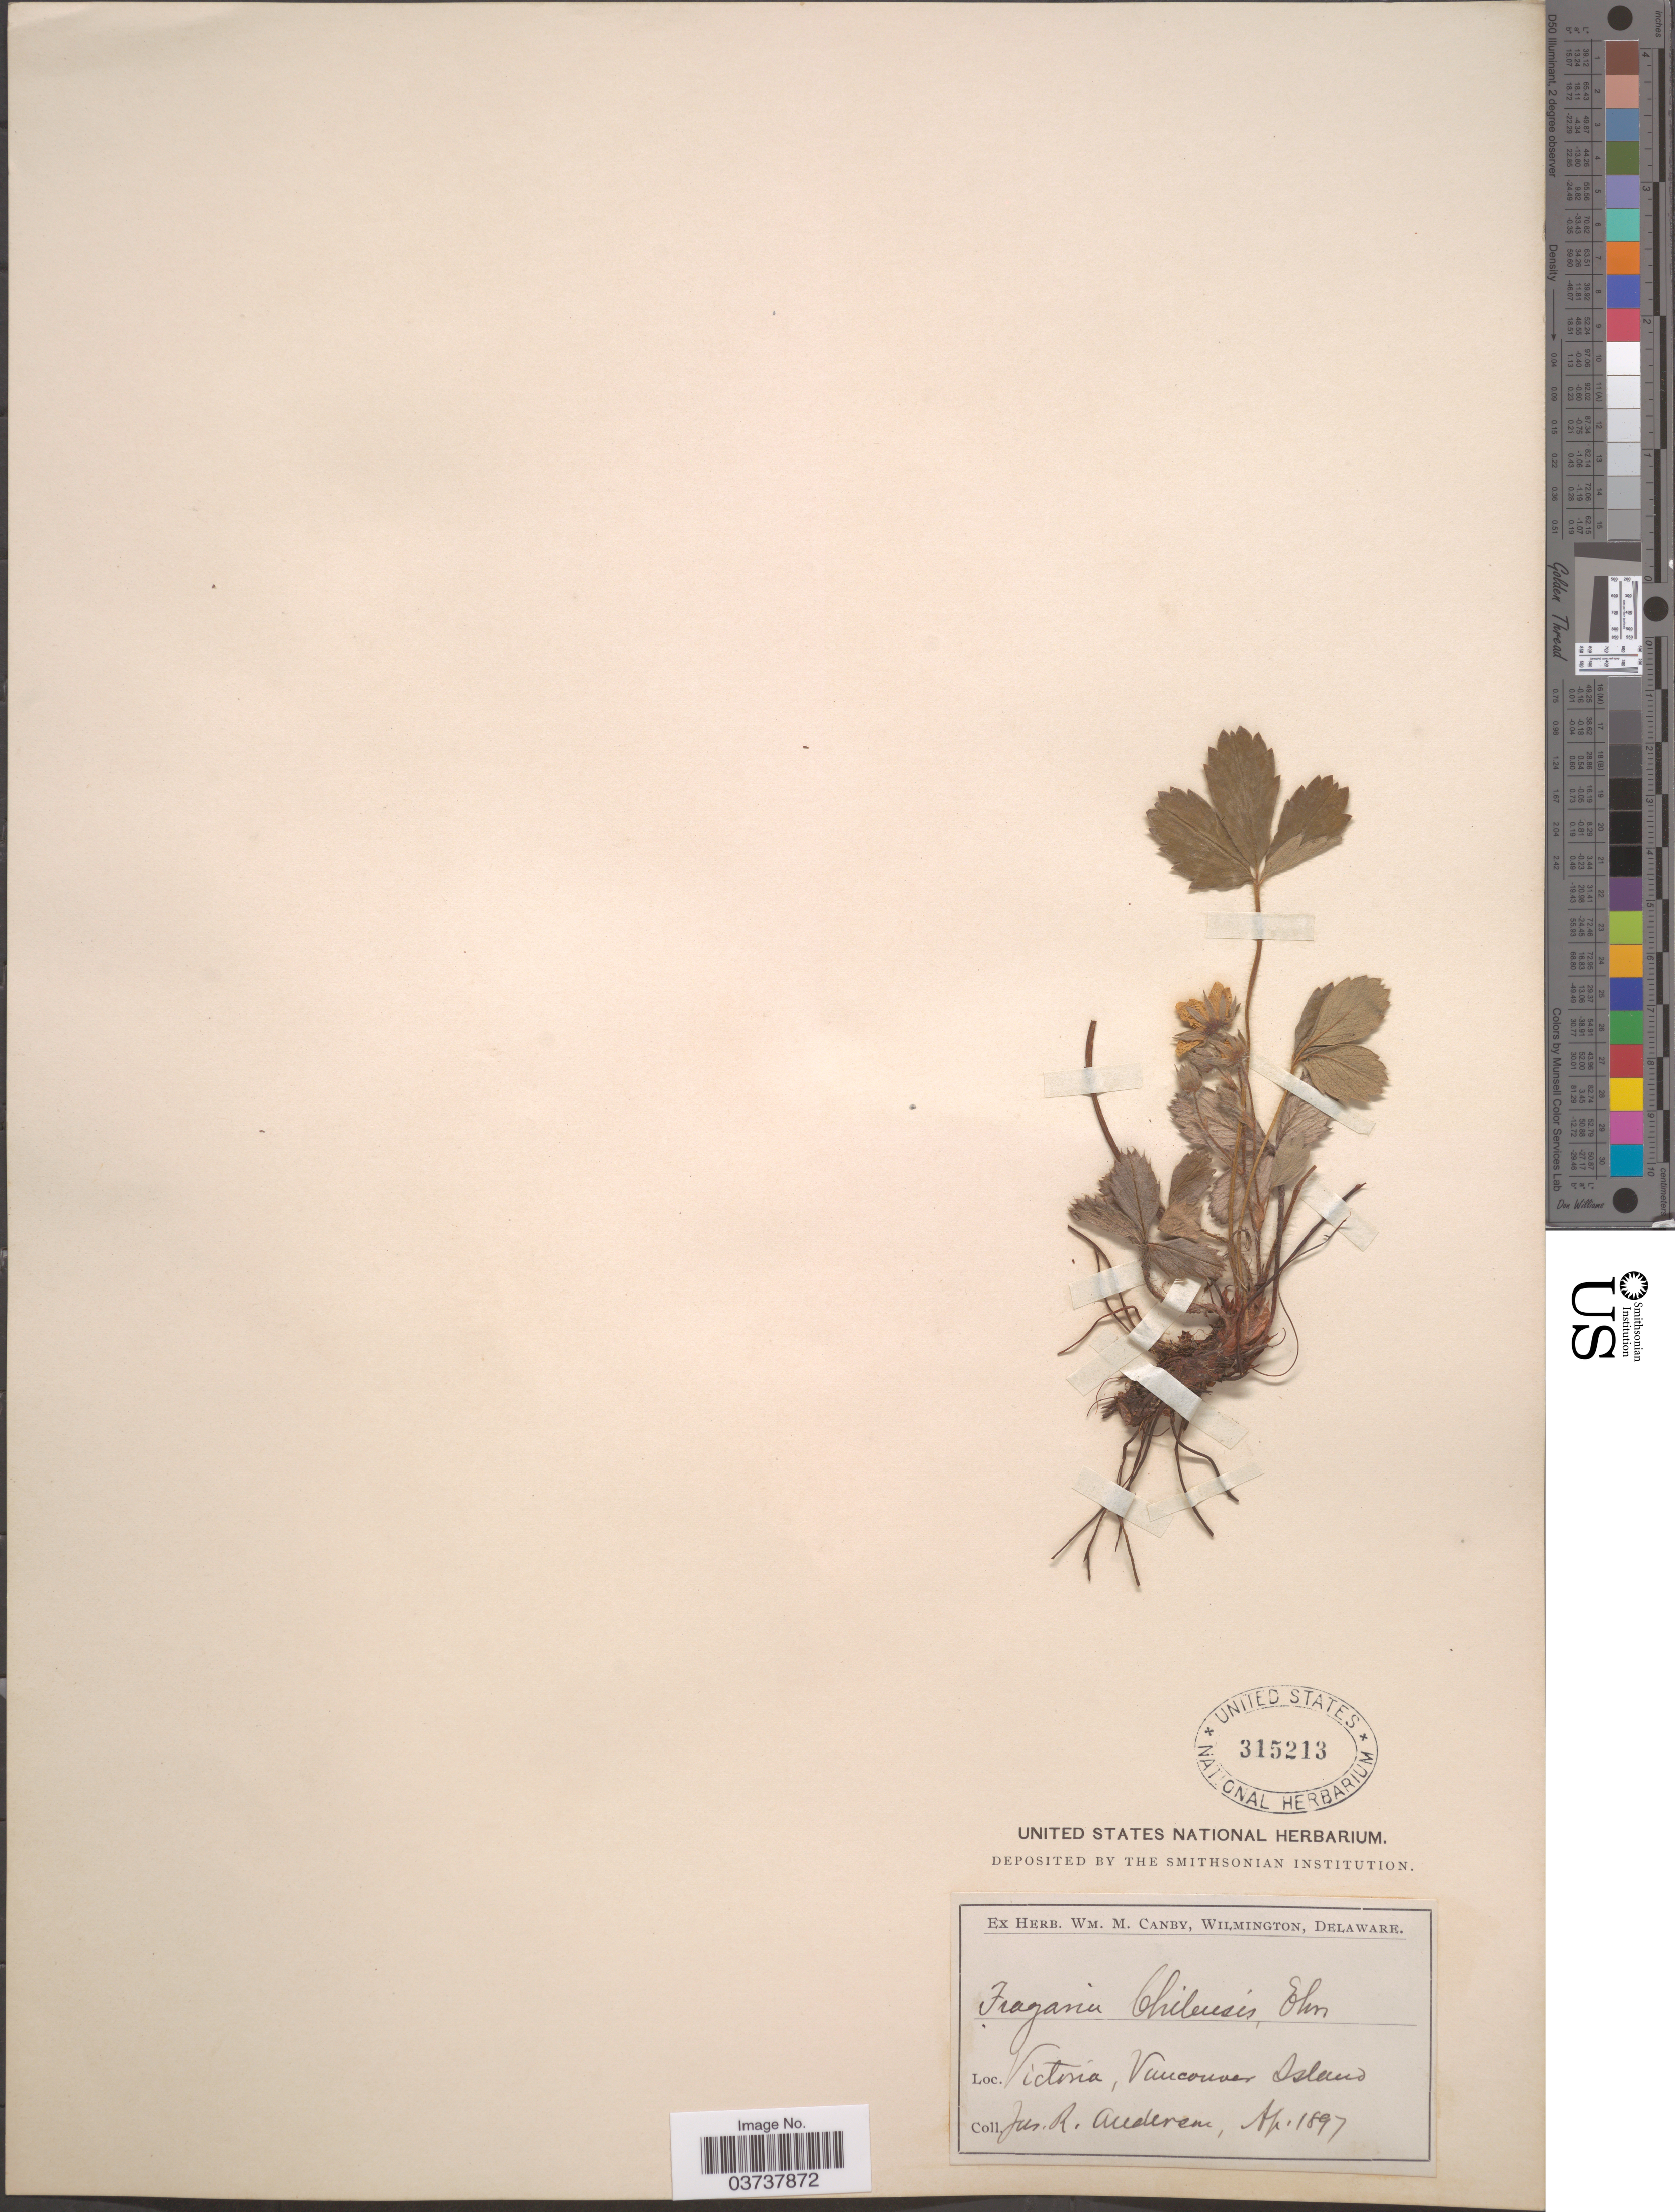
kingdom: Plantae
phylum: Tracheophyta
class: Magnoliopsida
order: Rosales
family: Rosaceae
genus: Fragaria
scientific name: Fragaria virginiana subsp. glauca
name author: (S. Watson) Staudt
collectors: J. Andersen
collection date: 1897-04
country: Canada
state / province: British Columbia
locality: Victoria, Vancouver Island.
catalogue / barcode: US 315213